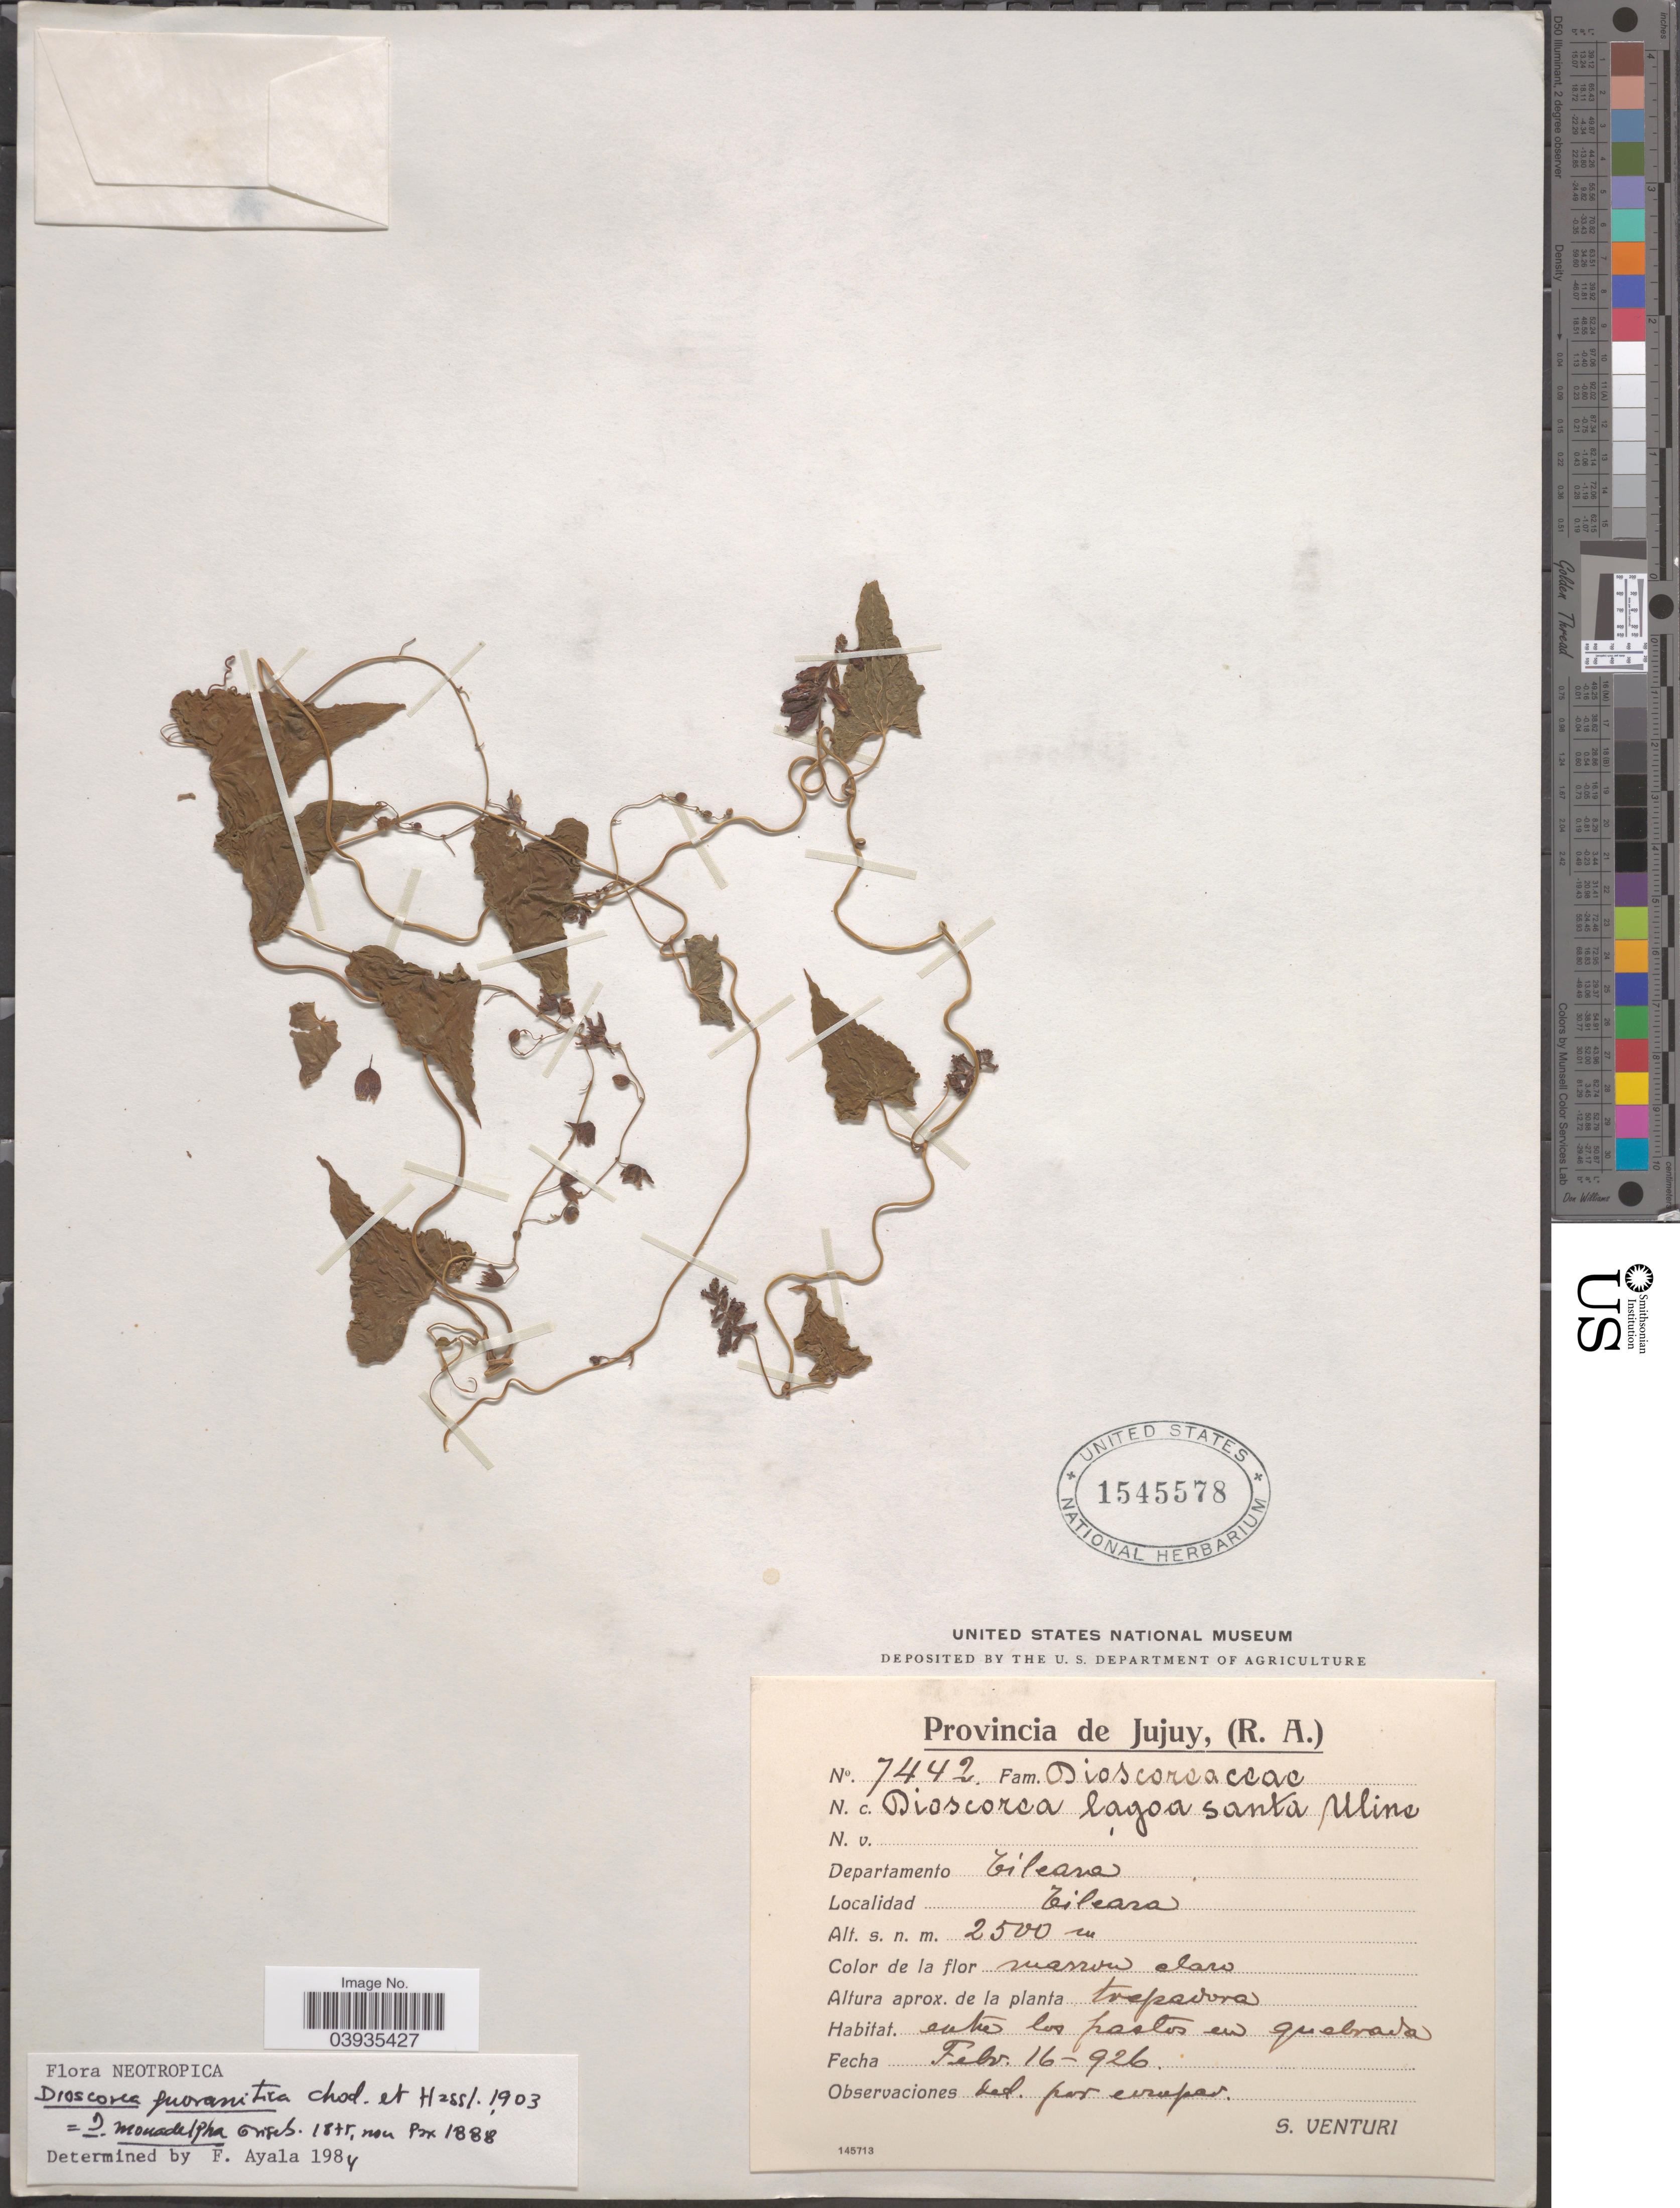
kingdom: Plantae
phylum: Tracheophyta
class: Liliopsida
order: Dioscoreales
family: Dioscoreaceae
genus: Dioscorea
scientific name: Dioscorea subhastata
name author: Vell.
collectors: S. Venturi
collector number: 7442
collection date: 1926-02-16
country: Argentina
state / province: Jujuy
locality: Departamento Tilcara. Tilcara.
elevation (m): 2500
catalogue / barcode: US 1545578